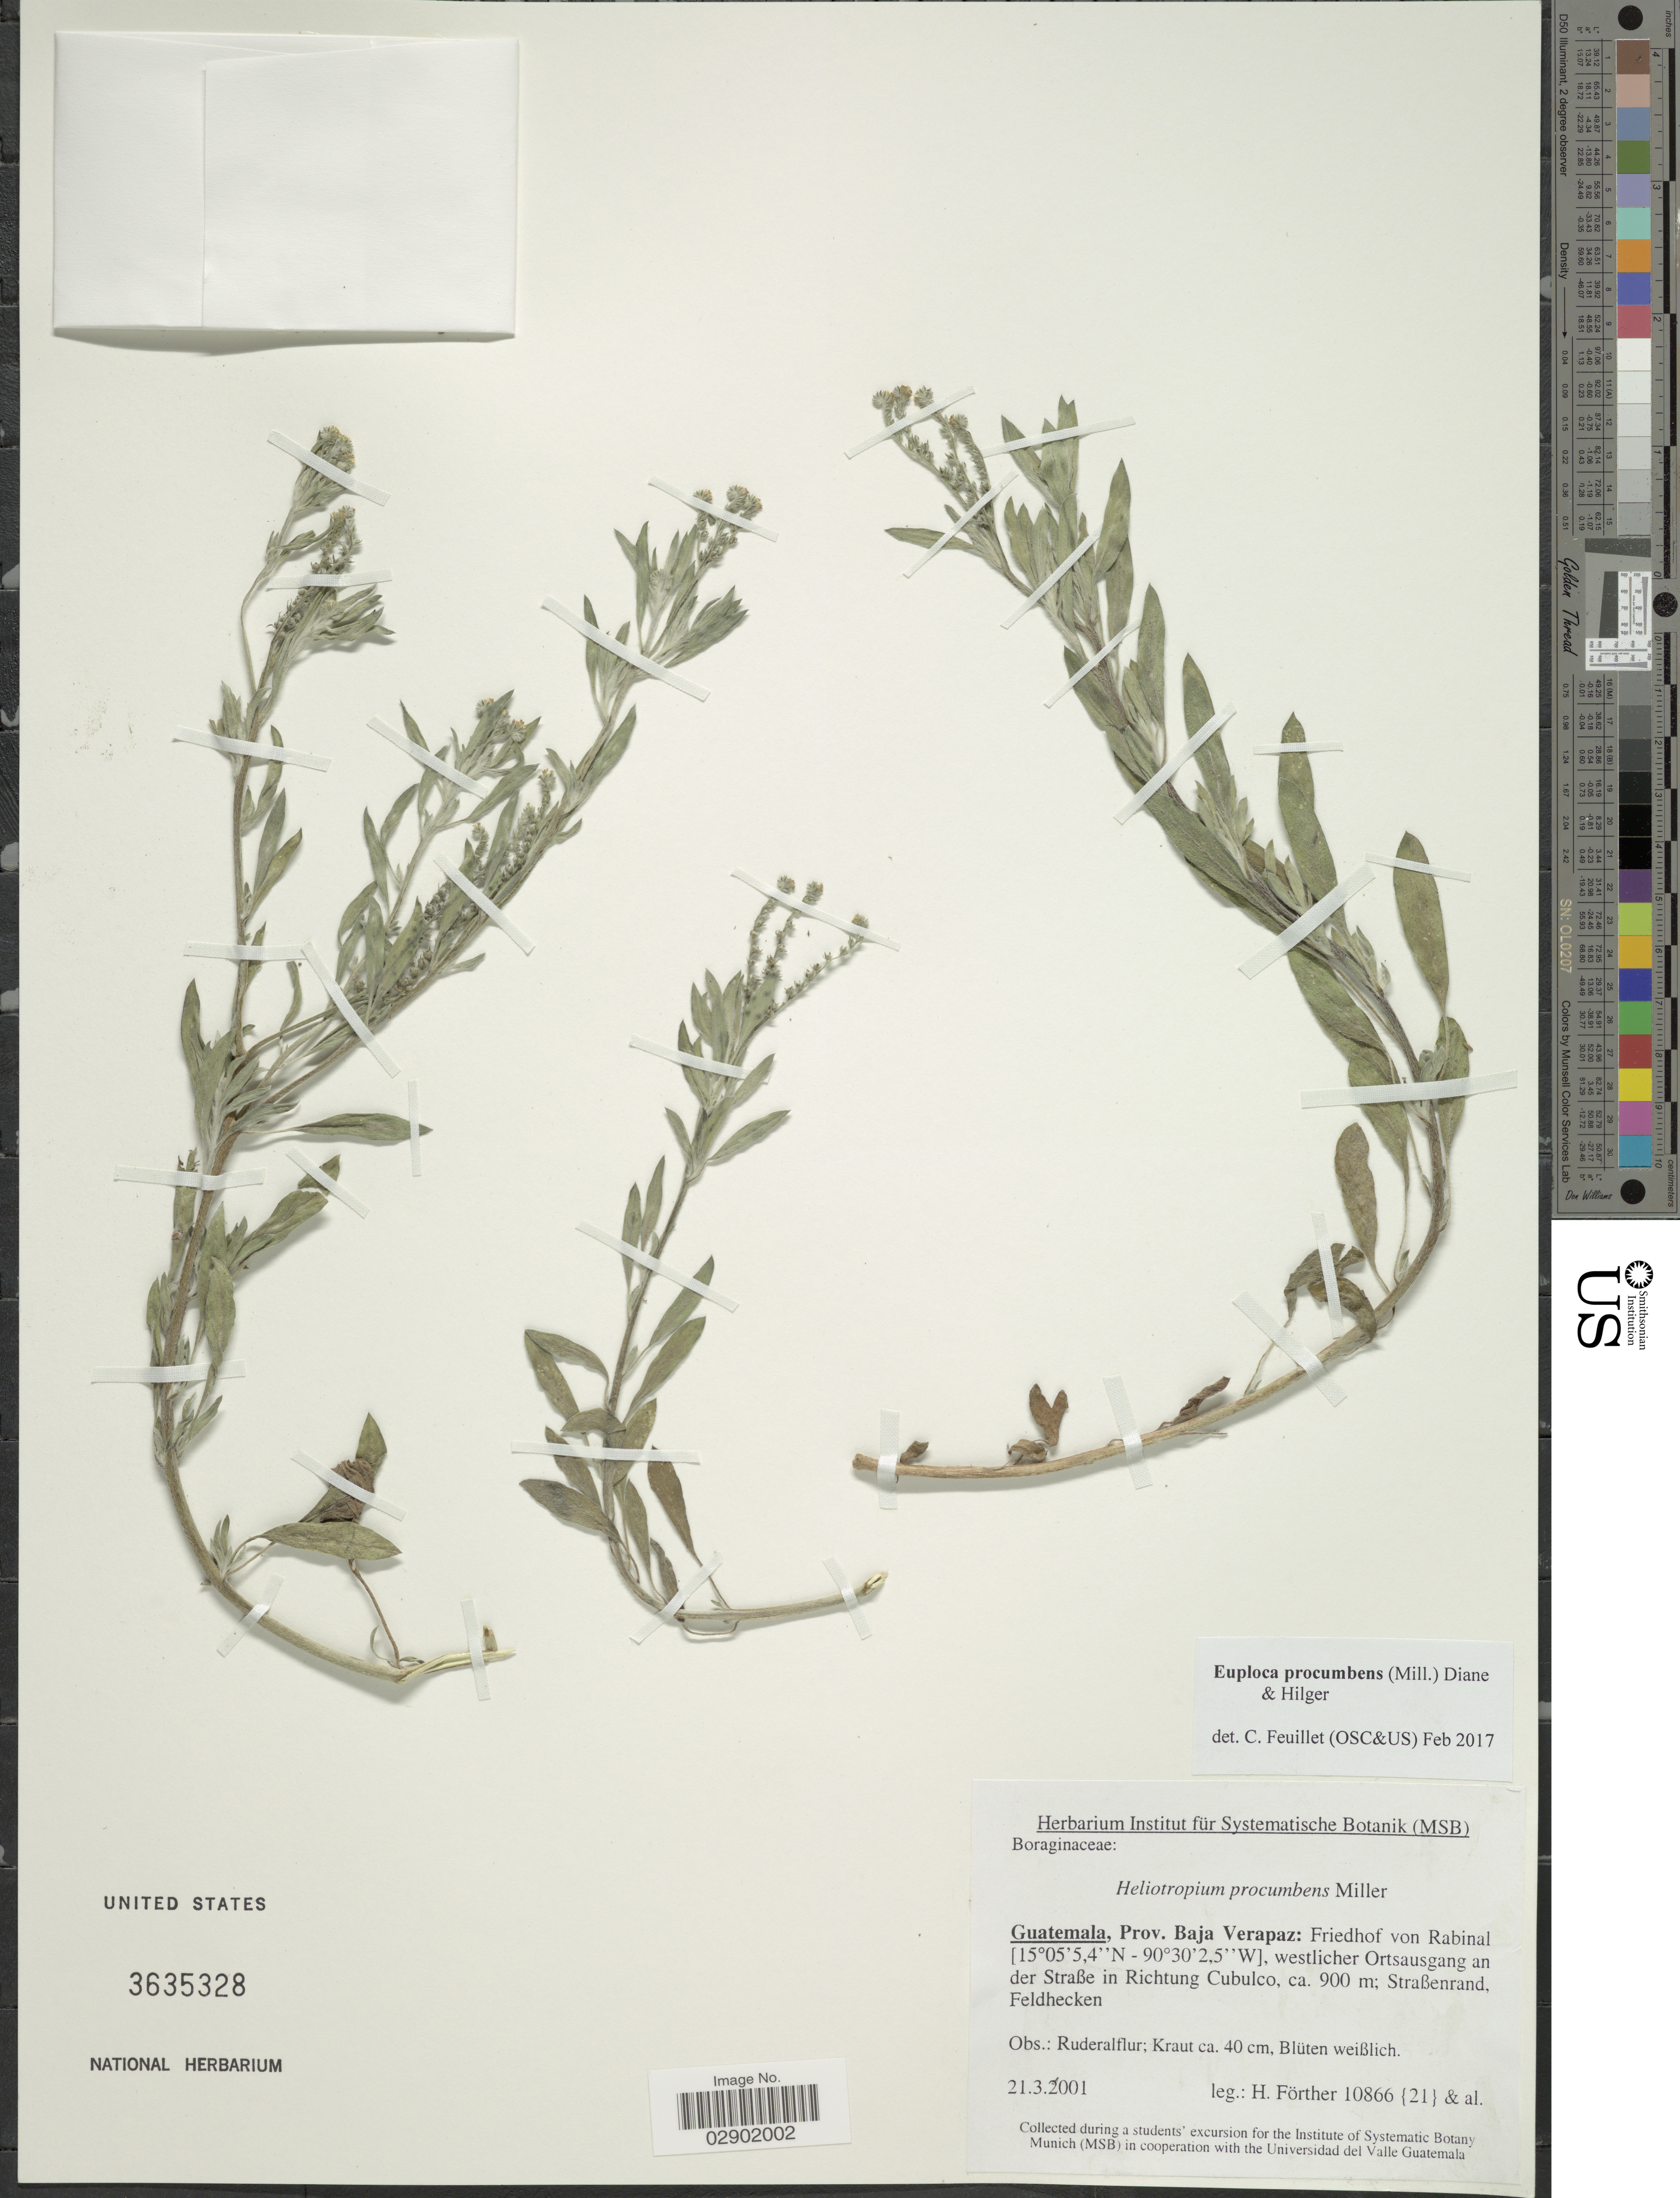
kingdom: Plantae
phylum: Tracheophyta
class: Magnoliopsida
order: Boraginales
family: Heliotropiaceae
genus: Euploca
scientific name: Euploca procumbens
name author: (Mill.) Diane & Hilger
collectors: H. Förther & et al.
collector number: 10866 {21}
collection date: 2001-03-21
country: Guatemala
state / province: Baja Verapaz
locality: Friedhof von Rabinal, westlicher Ortsausgang an der Straße in Richtung Cubulco.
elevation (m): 900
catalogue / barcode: US 3635328